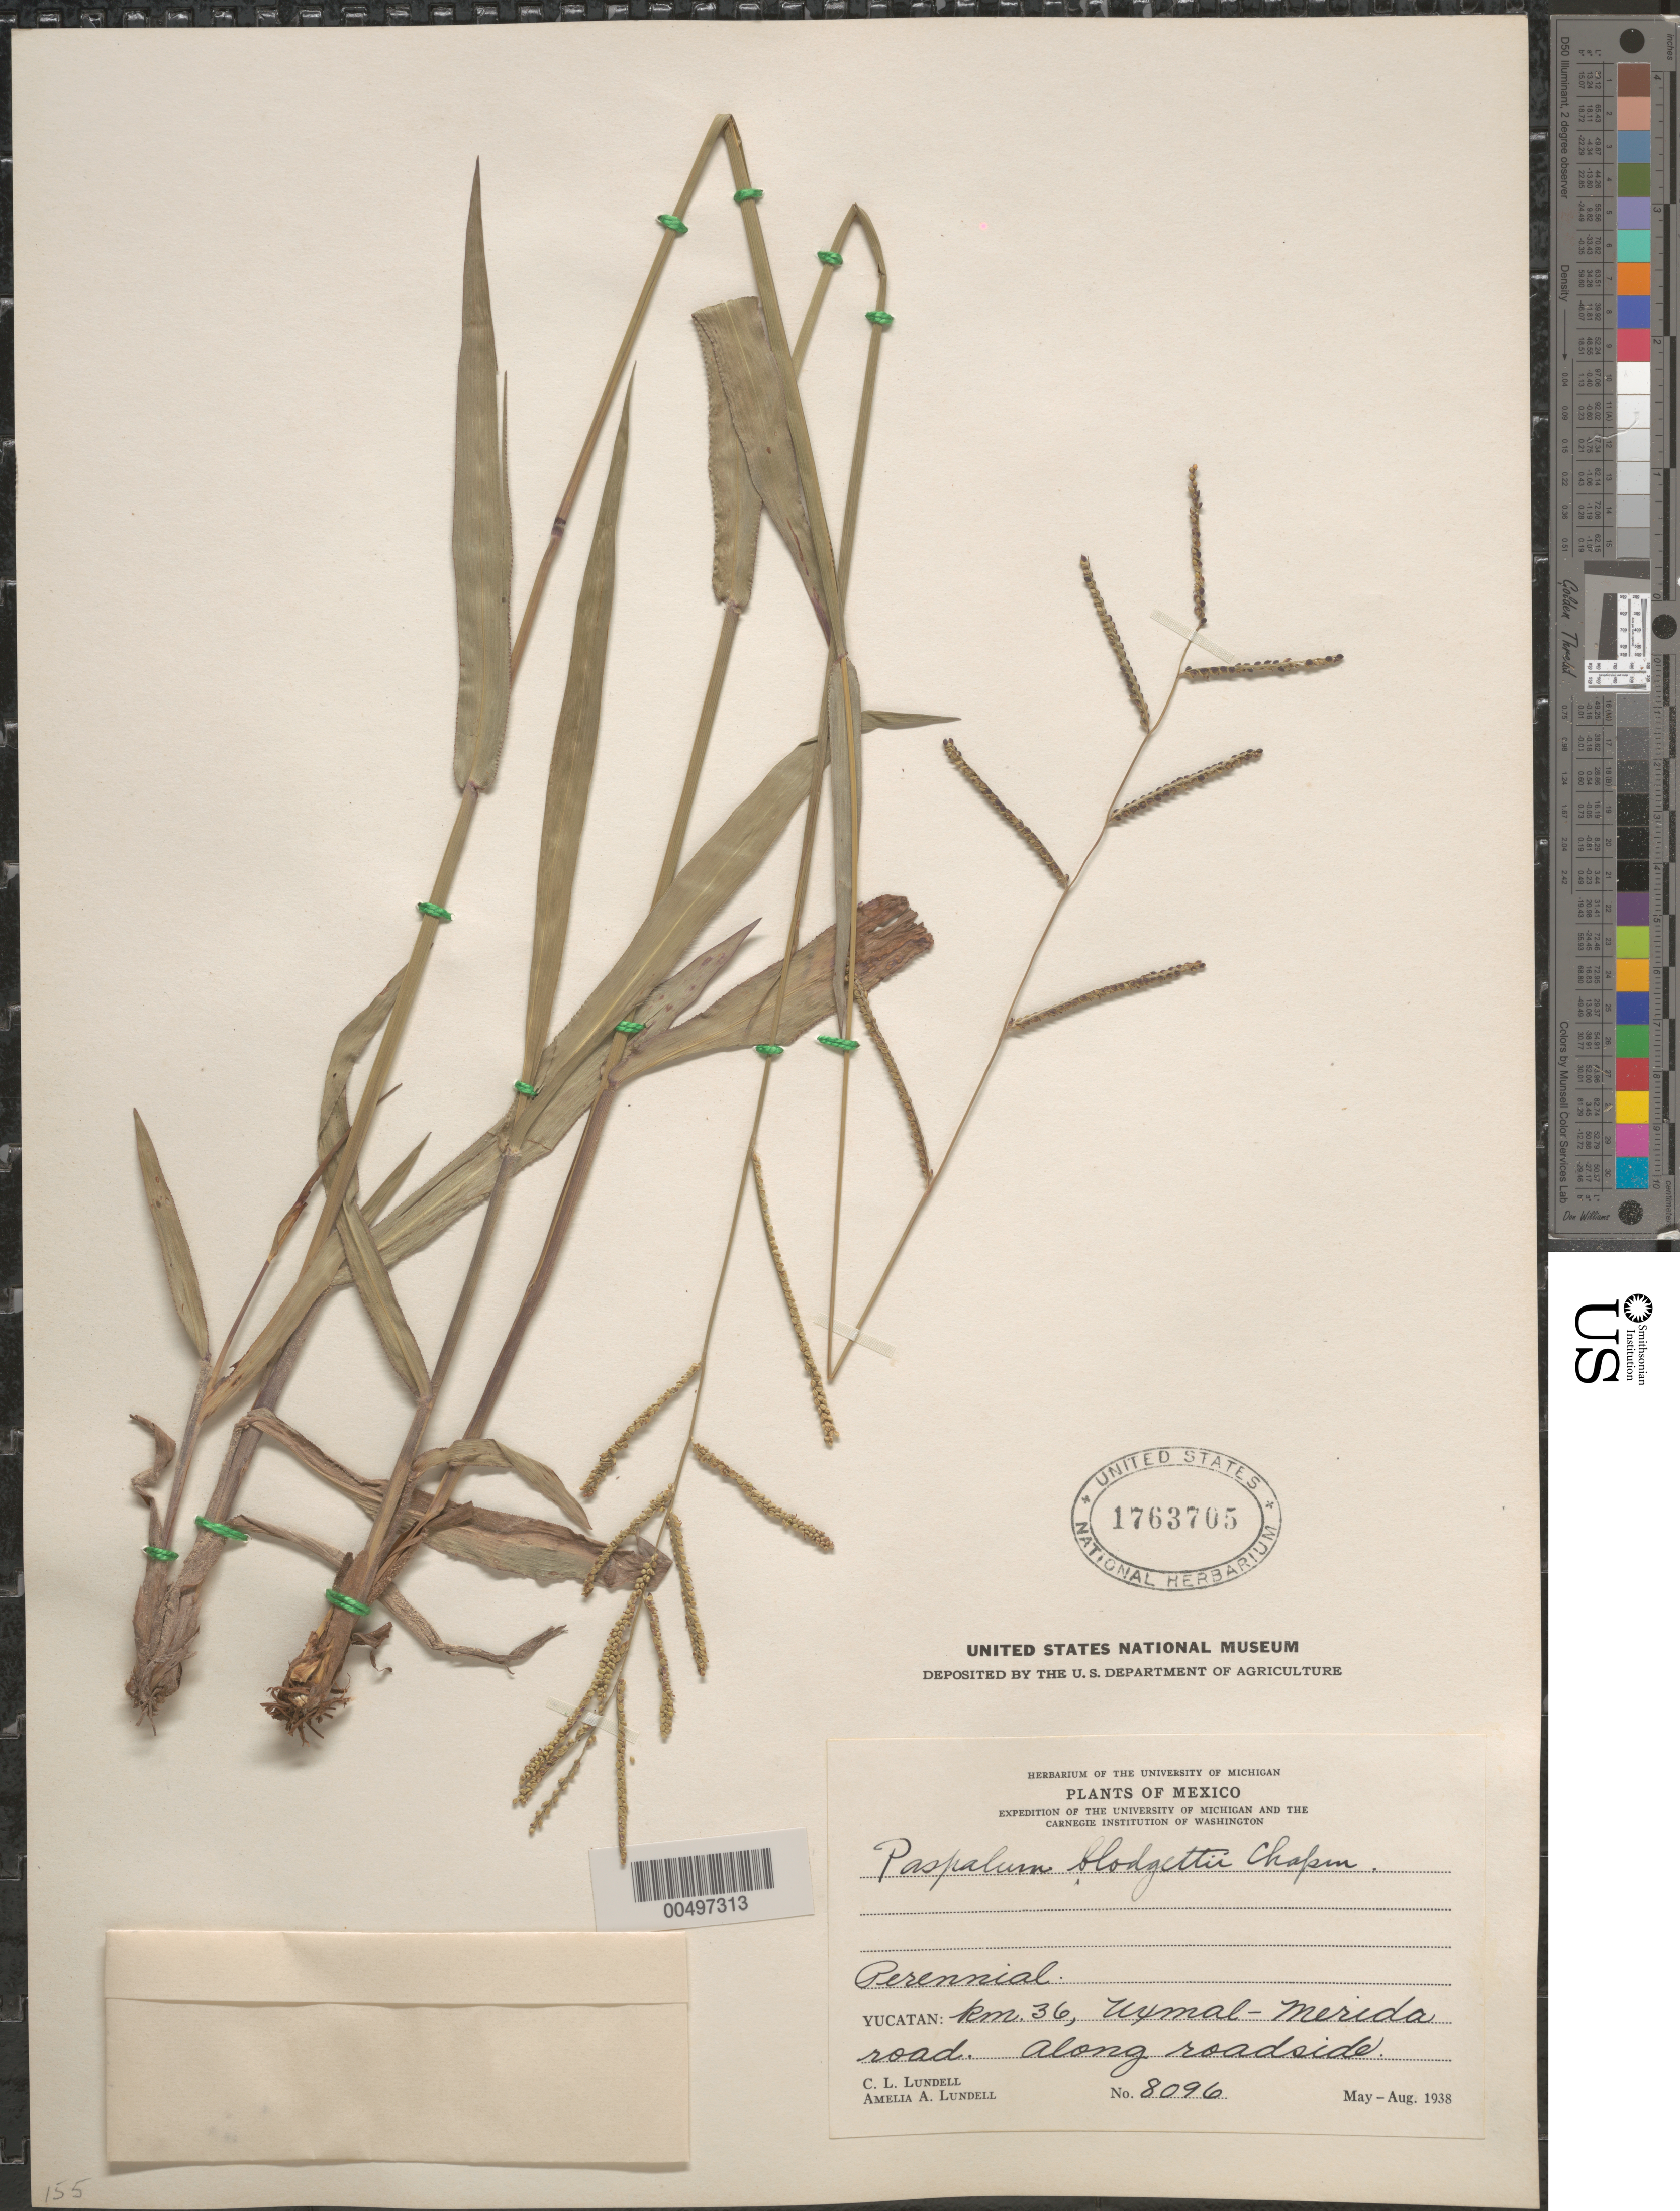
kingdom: Plantae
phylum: Tracheophyta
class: Liliopsida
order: Poales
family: Poaceae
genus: Paspalum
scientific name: Paspalum blodgettii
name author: Chapm.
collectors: C. L. Lundell & A. A. Lundell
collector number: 8096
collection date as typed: May 1938 to Aug 1938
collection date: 1938-05/1938-08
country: Mexico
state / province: Yucatan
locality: Km 36, Uxmal-Merida rd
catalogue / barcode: US 1763705